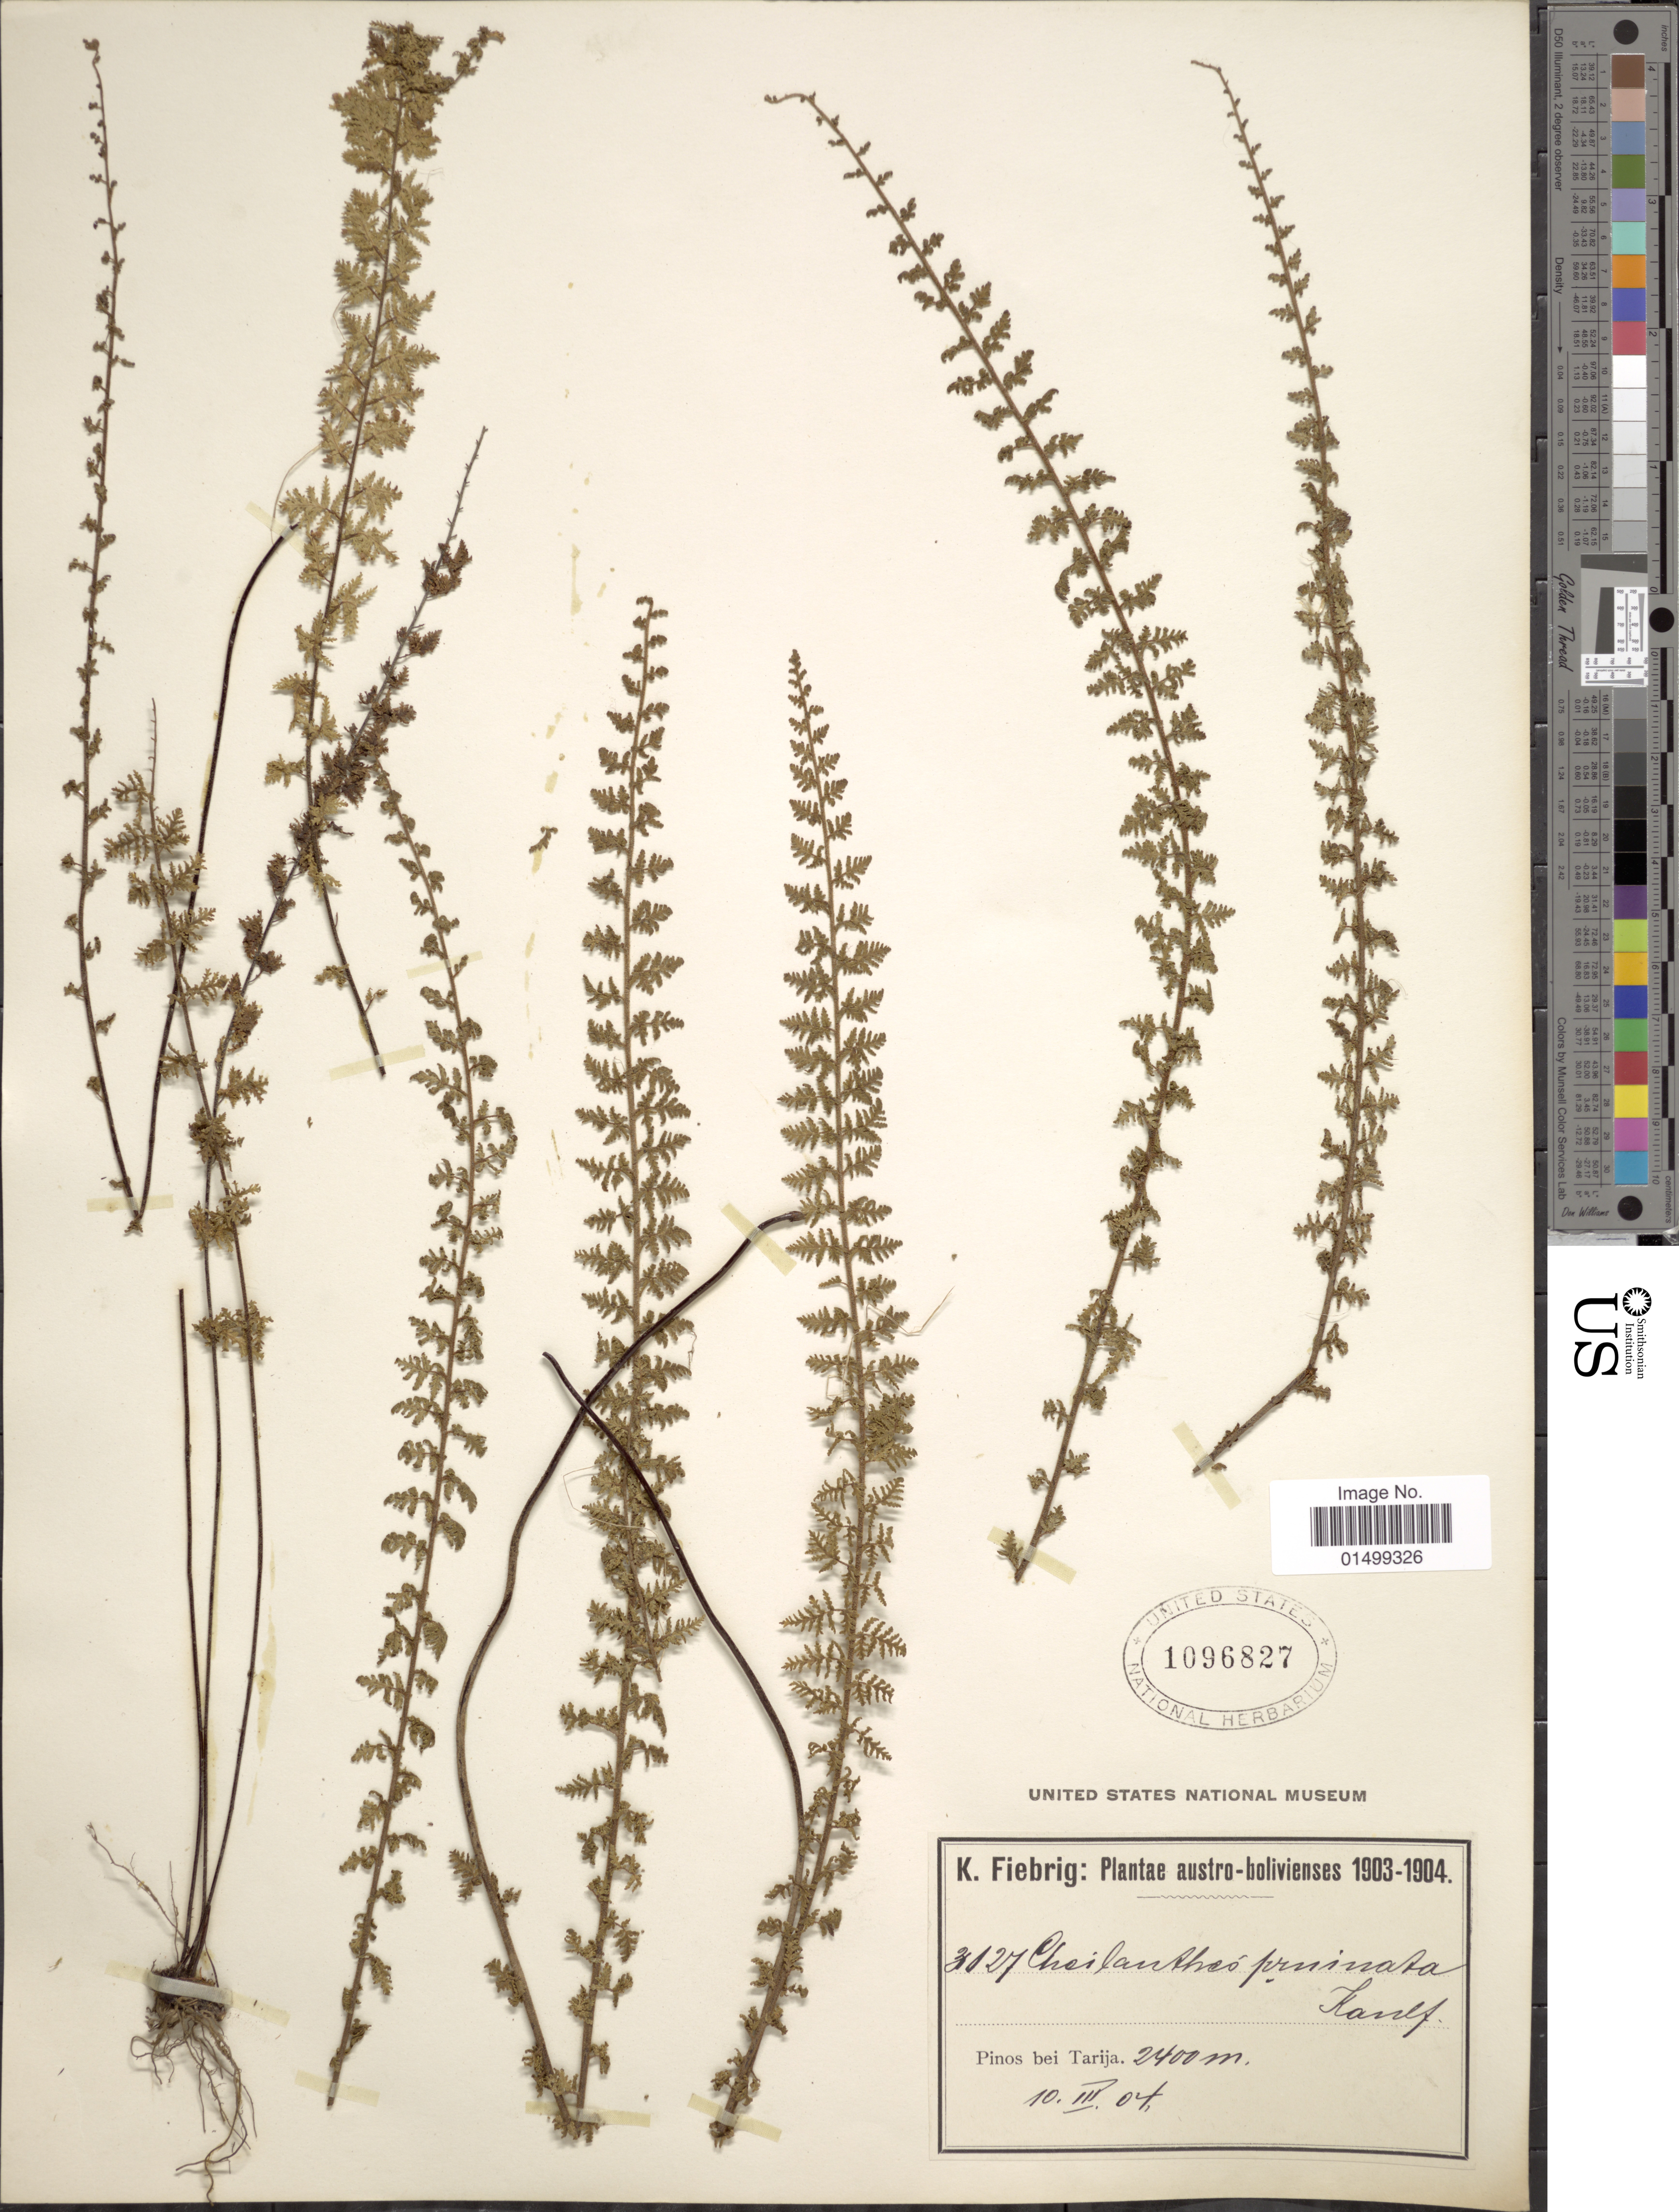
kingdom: Plantae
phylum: Tracheophyta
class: Polypodiopsida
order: Polypodiales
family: Pteridaceae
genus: Cheilanthes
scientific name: Cheilanthes pruinata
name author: Kaulf.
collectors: K. Fiebrig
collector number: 3127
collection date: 1904-03-10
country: Bolivia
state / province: Tarija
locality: Pinos bei Tarija.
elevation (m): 2400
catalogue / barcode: US 1096827